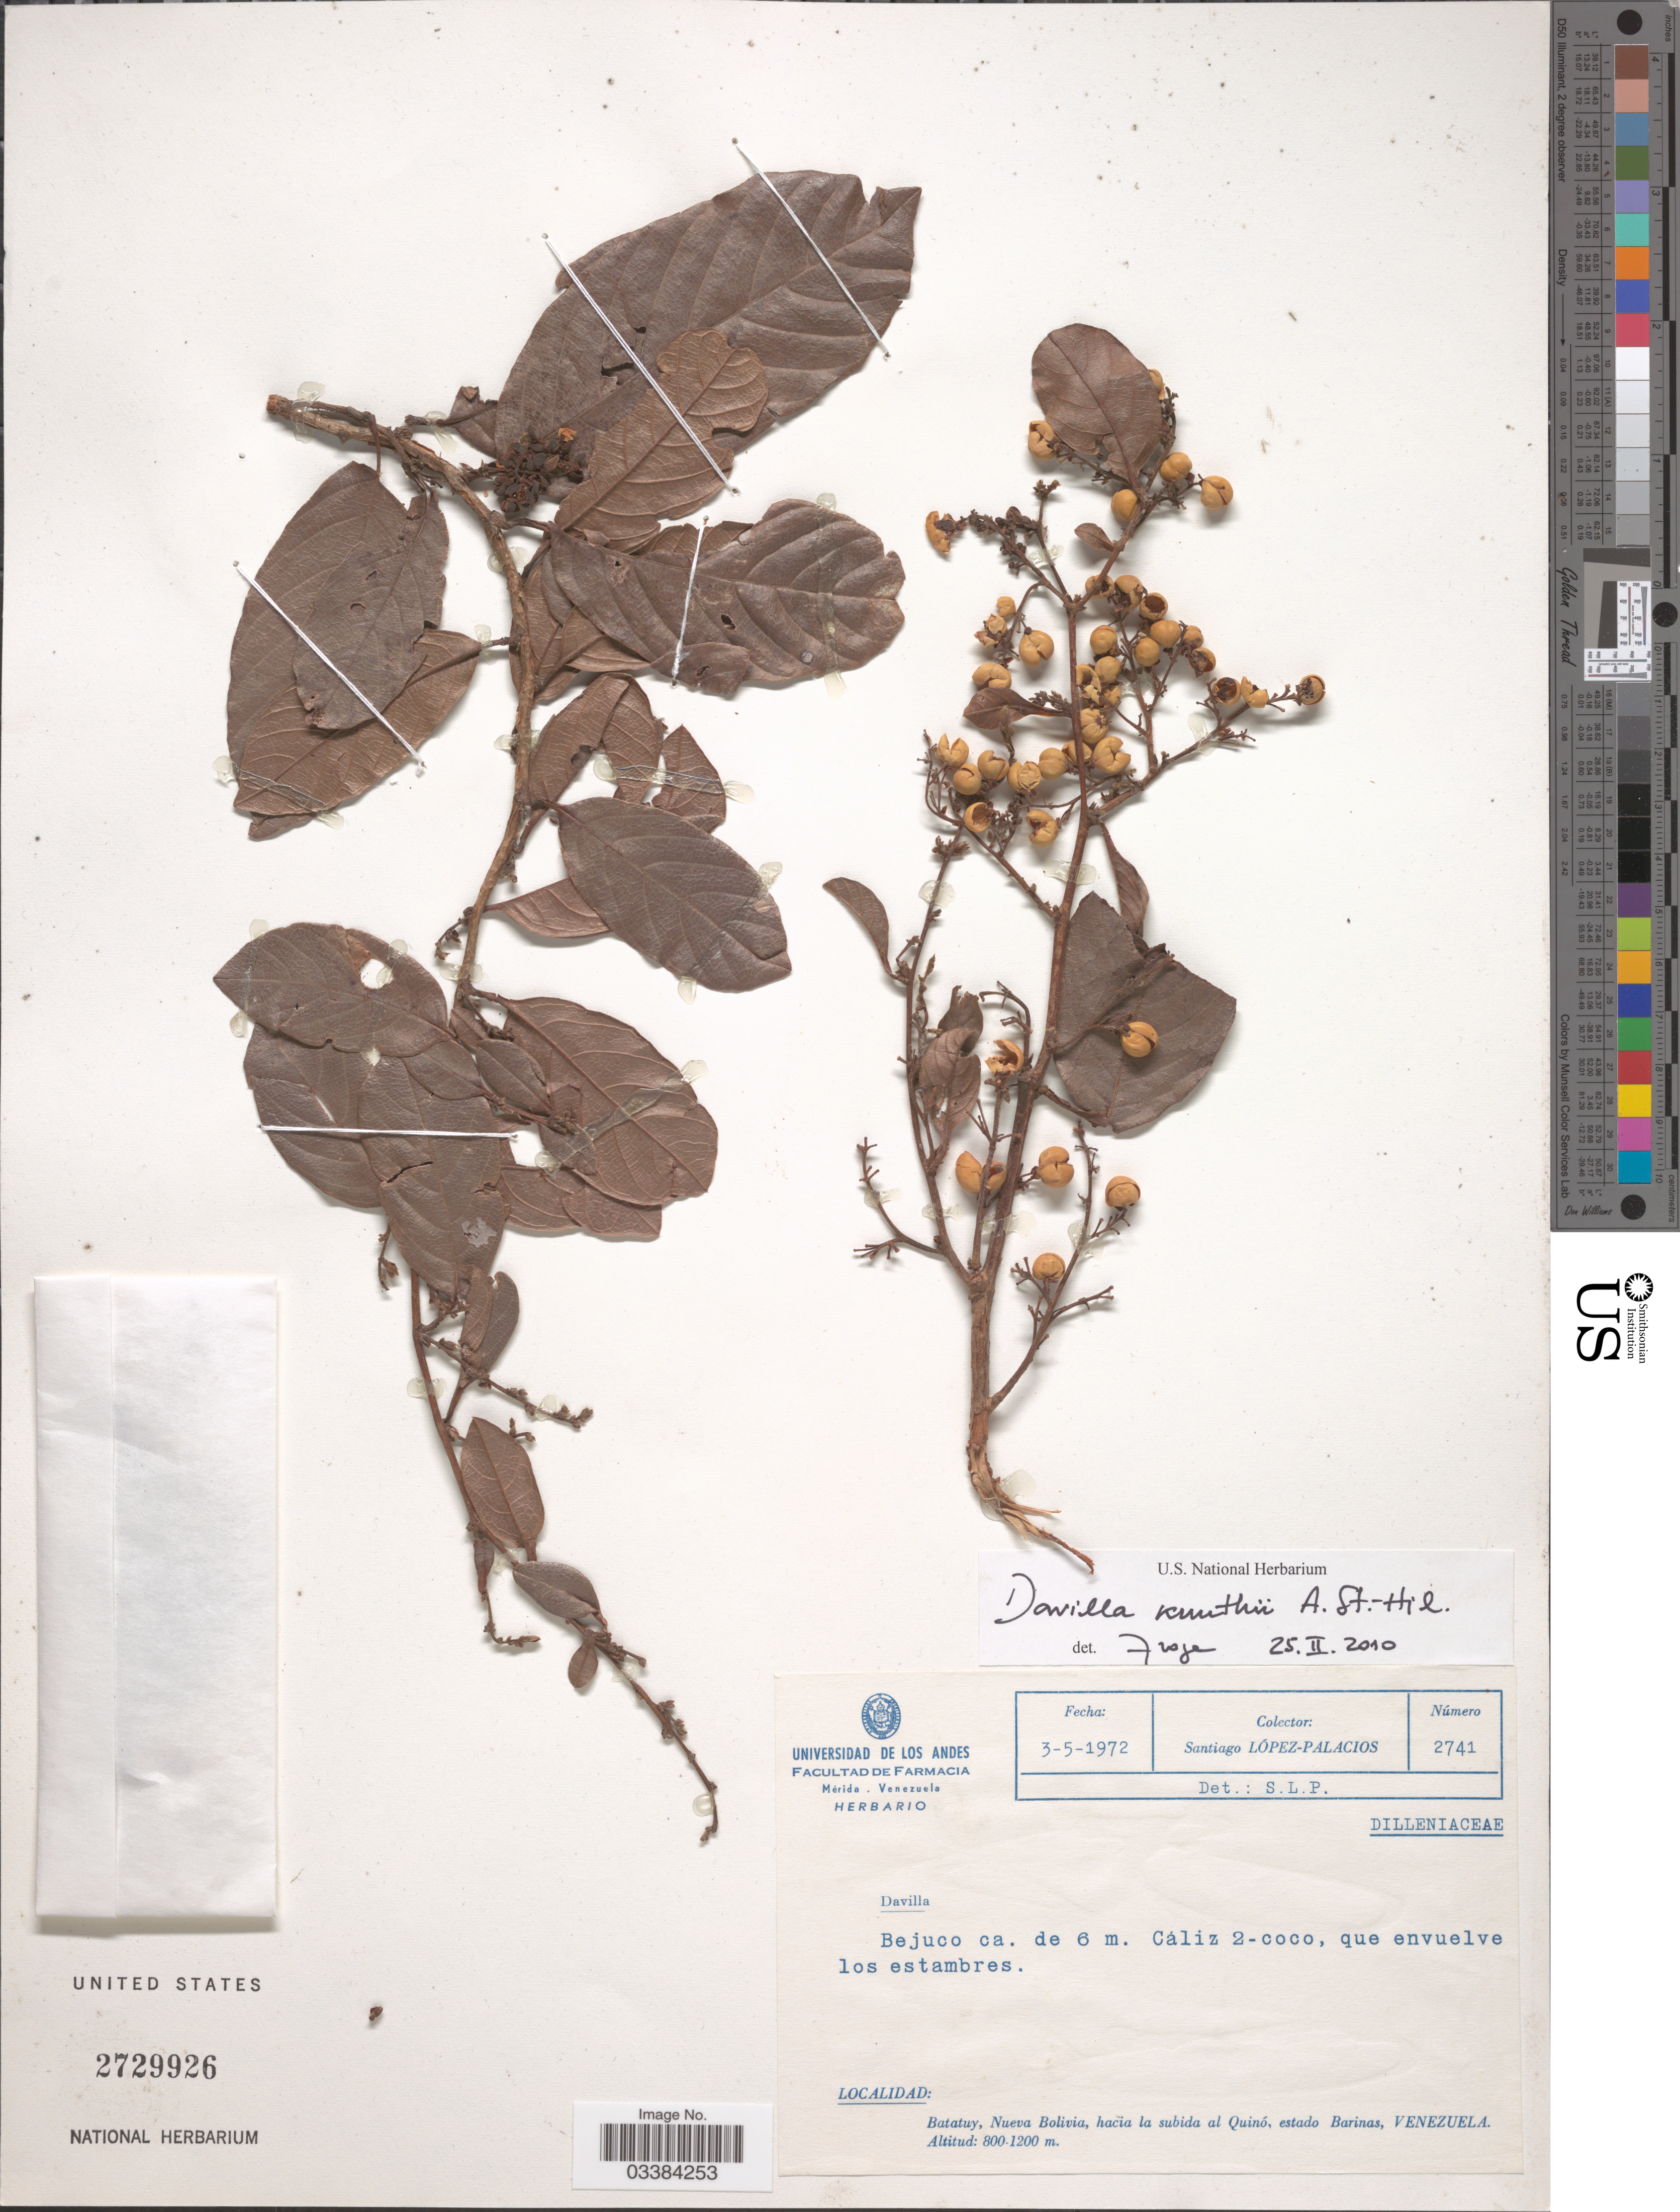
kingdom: Plantae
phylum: Tracheophyta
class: Magnoliopsida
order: Dilleniales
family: Dilleniaceae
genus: Davilla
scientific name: Davilla kunthii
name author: A. St.-Hil.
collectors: S. López-Palacios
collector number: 2741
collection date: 1972-05-03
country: Venezuela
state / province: Barinas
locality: Batatuy, Nueva Bolivia, hacia la subida al Quinó.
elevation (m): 800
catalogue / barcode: US 2729926